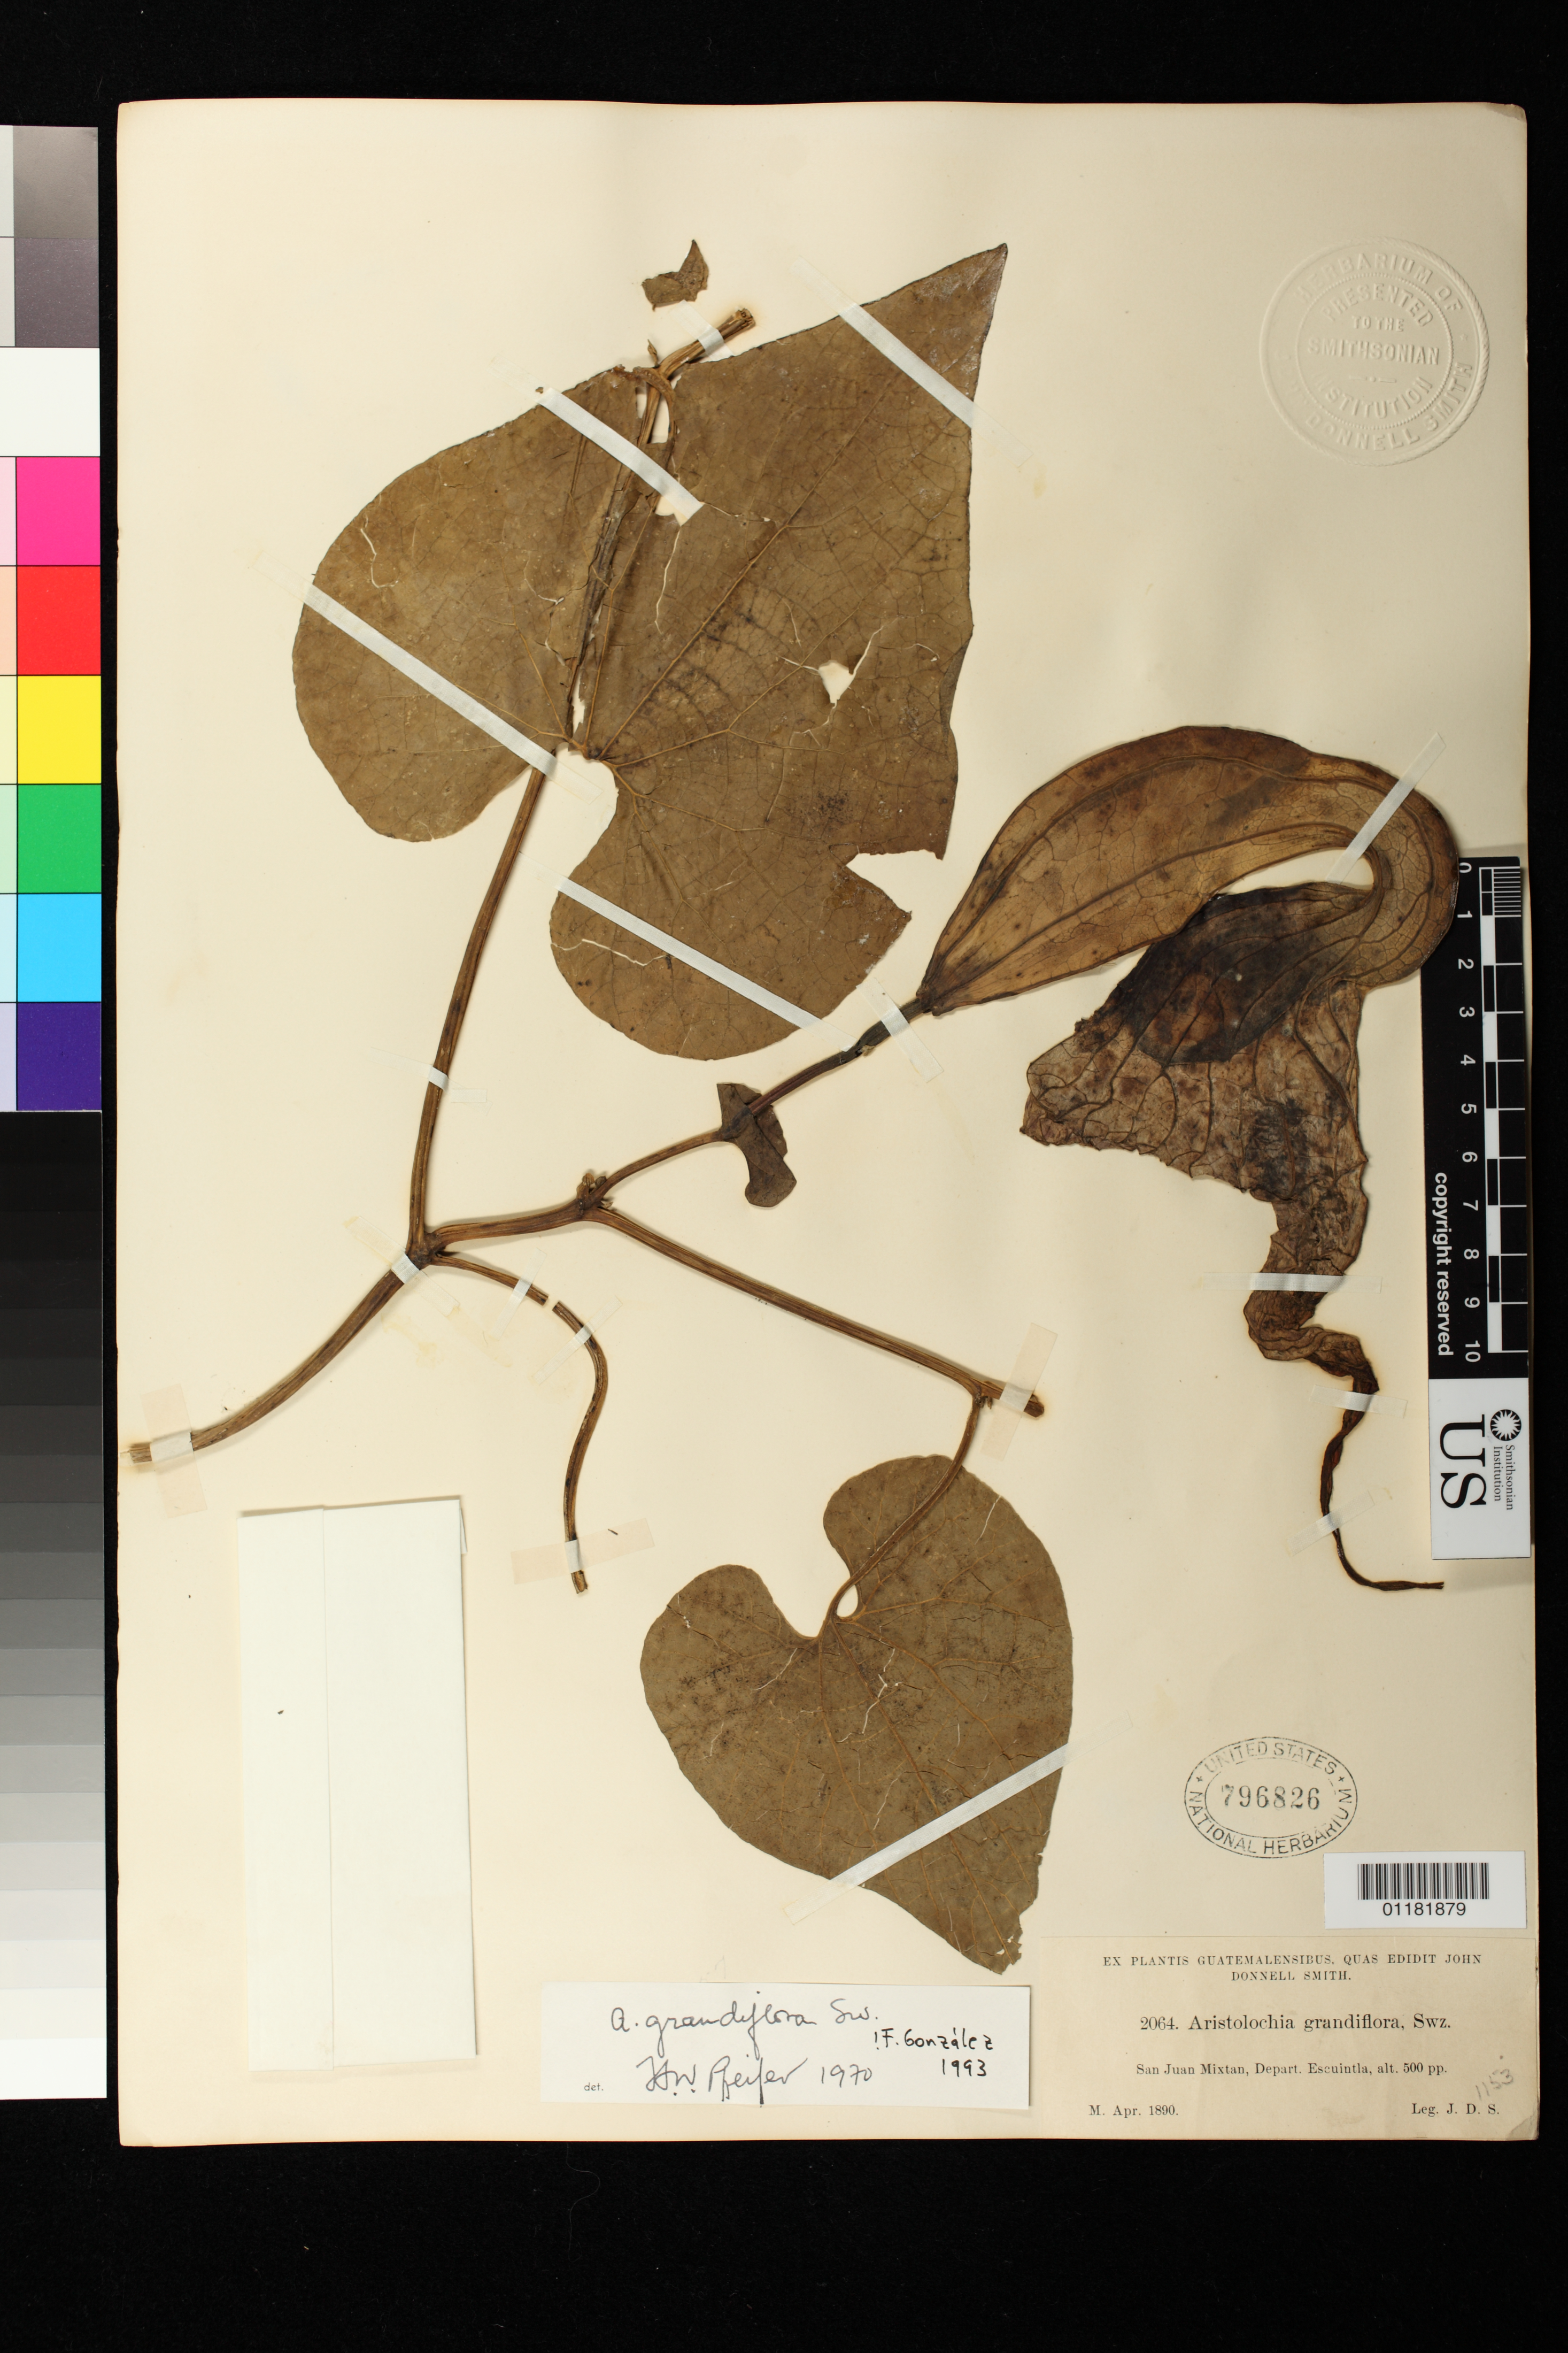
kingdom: Plantae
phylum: Tracheophyta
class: Magnoliopsida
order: Piperales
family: Aristolochiaceae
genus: Aristolochia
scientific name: Aristolochia grandiflora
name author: Sw.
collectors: J. Donnell Smith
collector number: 2064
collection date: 1890-04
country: Guatemala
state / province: Escuintla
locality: San Juan Mixtan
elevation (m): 152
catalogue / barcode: US 796826